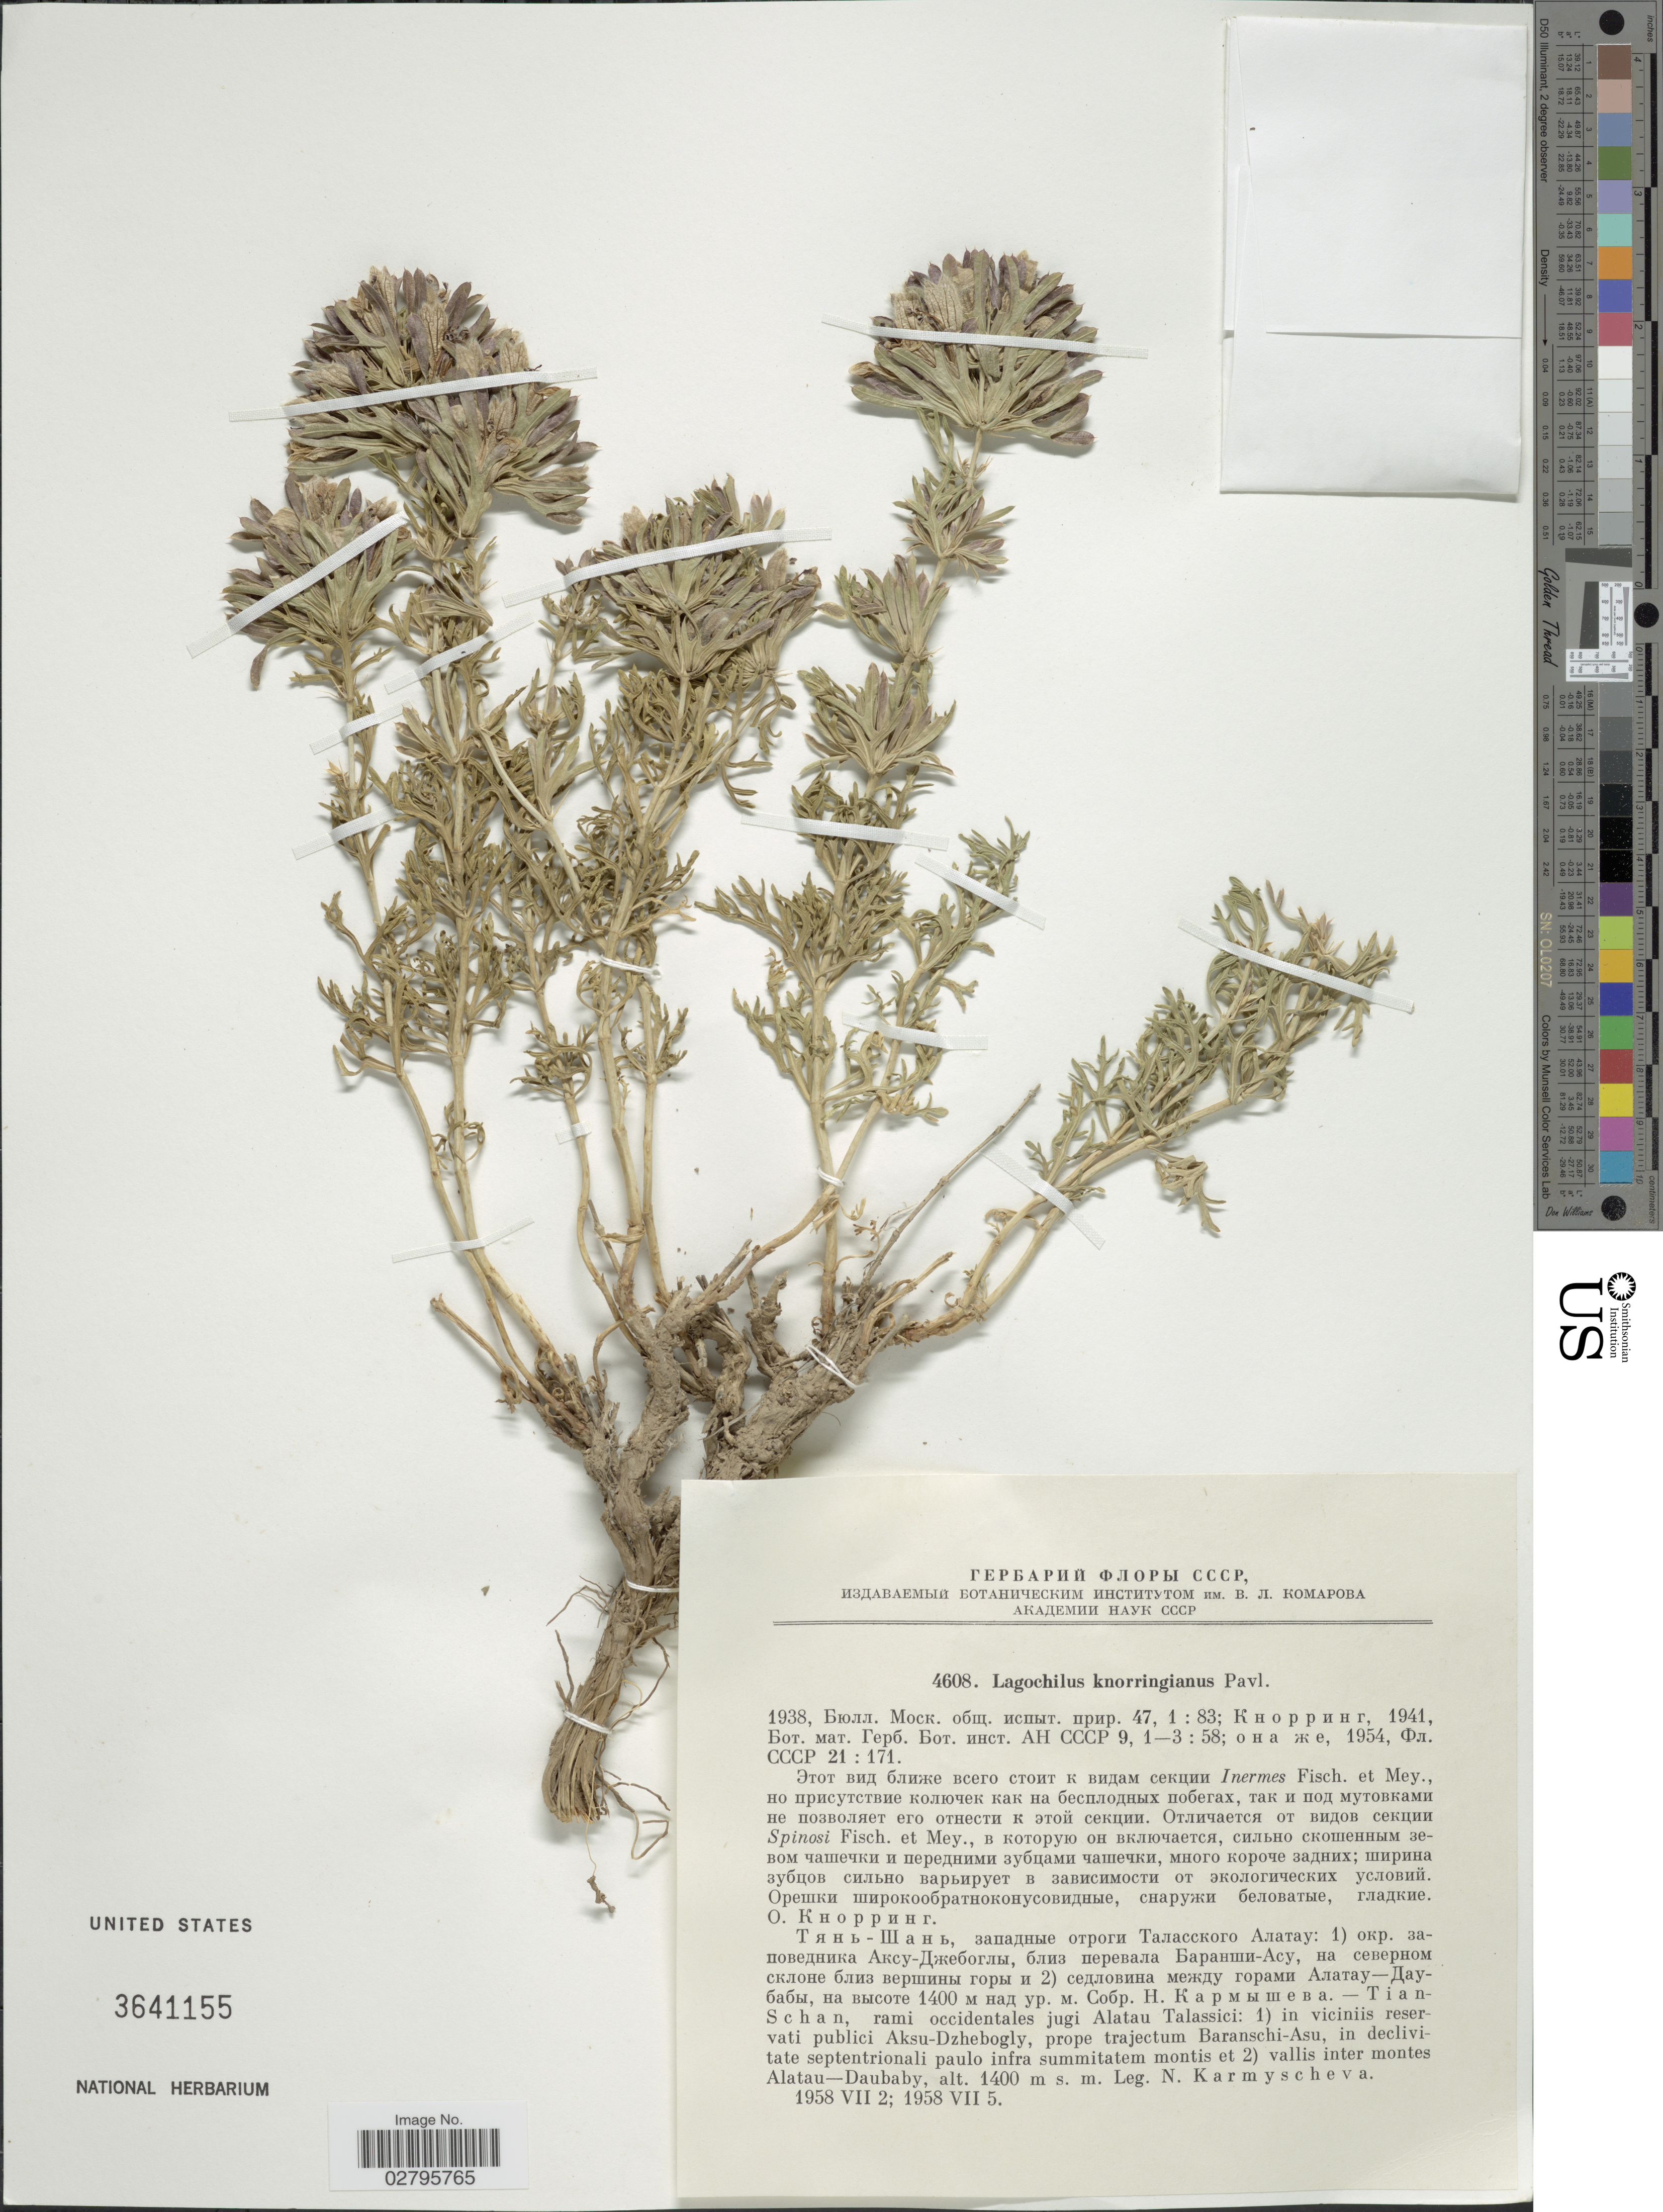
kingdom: Plantae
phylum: Tracheophyta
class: Magnoliopsida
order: Lamiales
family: Lamiaceae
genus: Lagochilus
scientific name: Lagochilus knorringianus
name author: Pavlov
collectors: N. Karmyscheva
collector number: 4608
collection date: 1958-07-02/1958-07-05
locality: Tian-Schan, rami occidentalis jugi Alatau Talassici: 1) in viciniis reservati publici Aksu-Dzhebogly, prope trajectum Baranschi-Asu, in declivitate septentrionali paulo infra summitatem montis et 2) vallis inter montes Alatau-Daubaby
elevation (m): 1400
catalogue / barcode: US 3641155